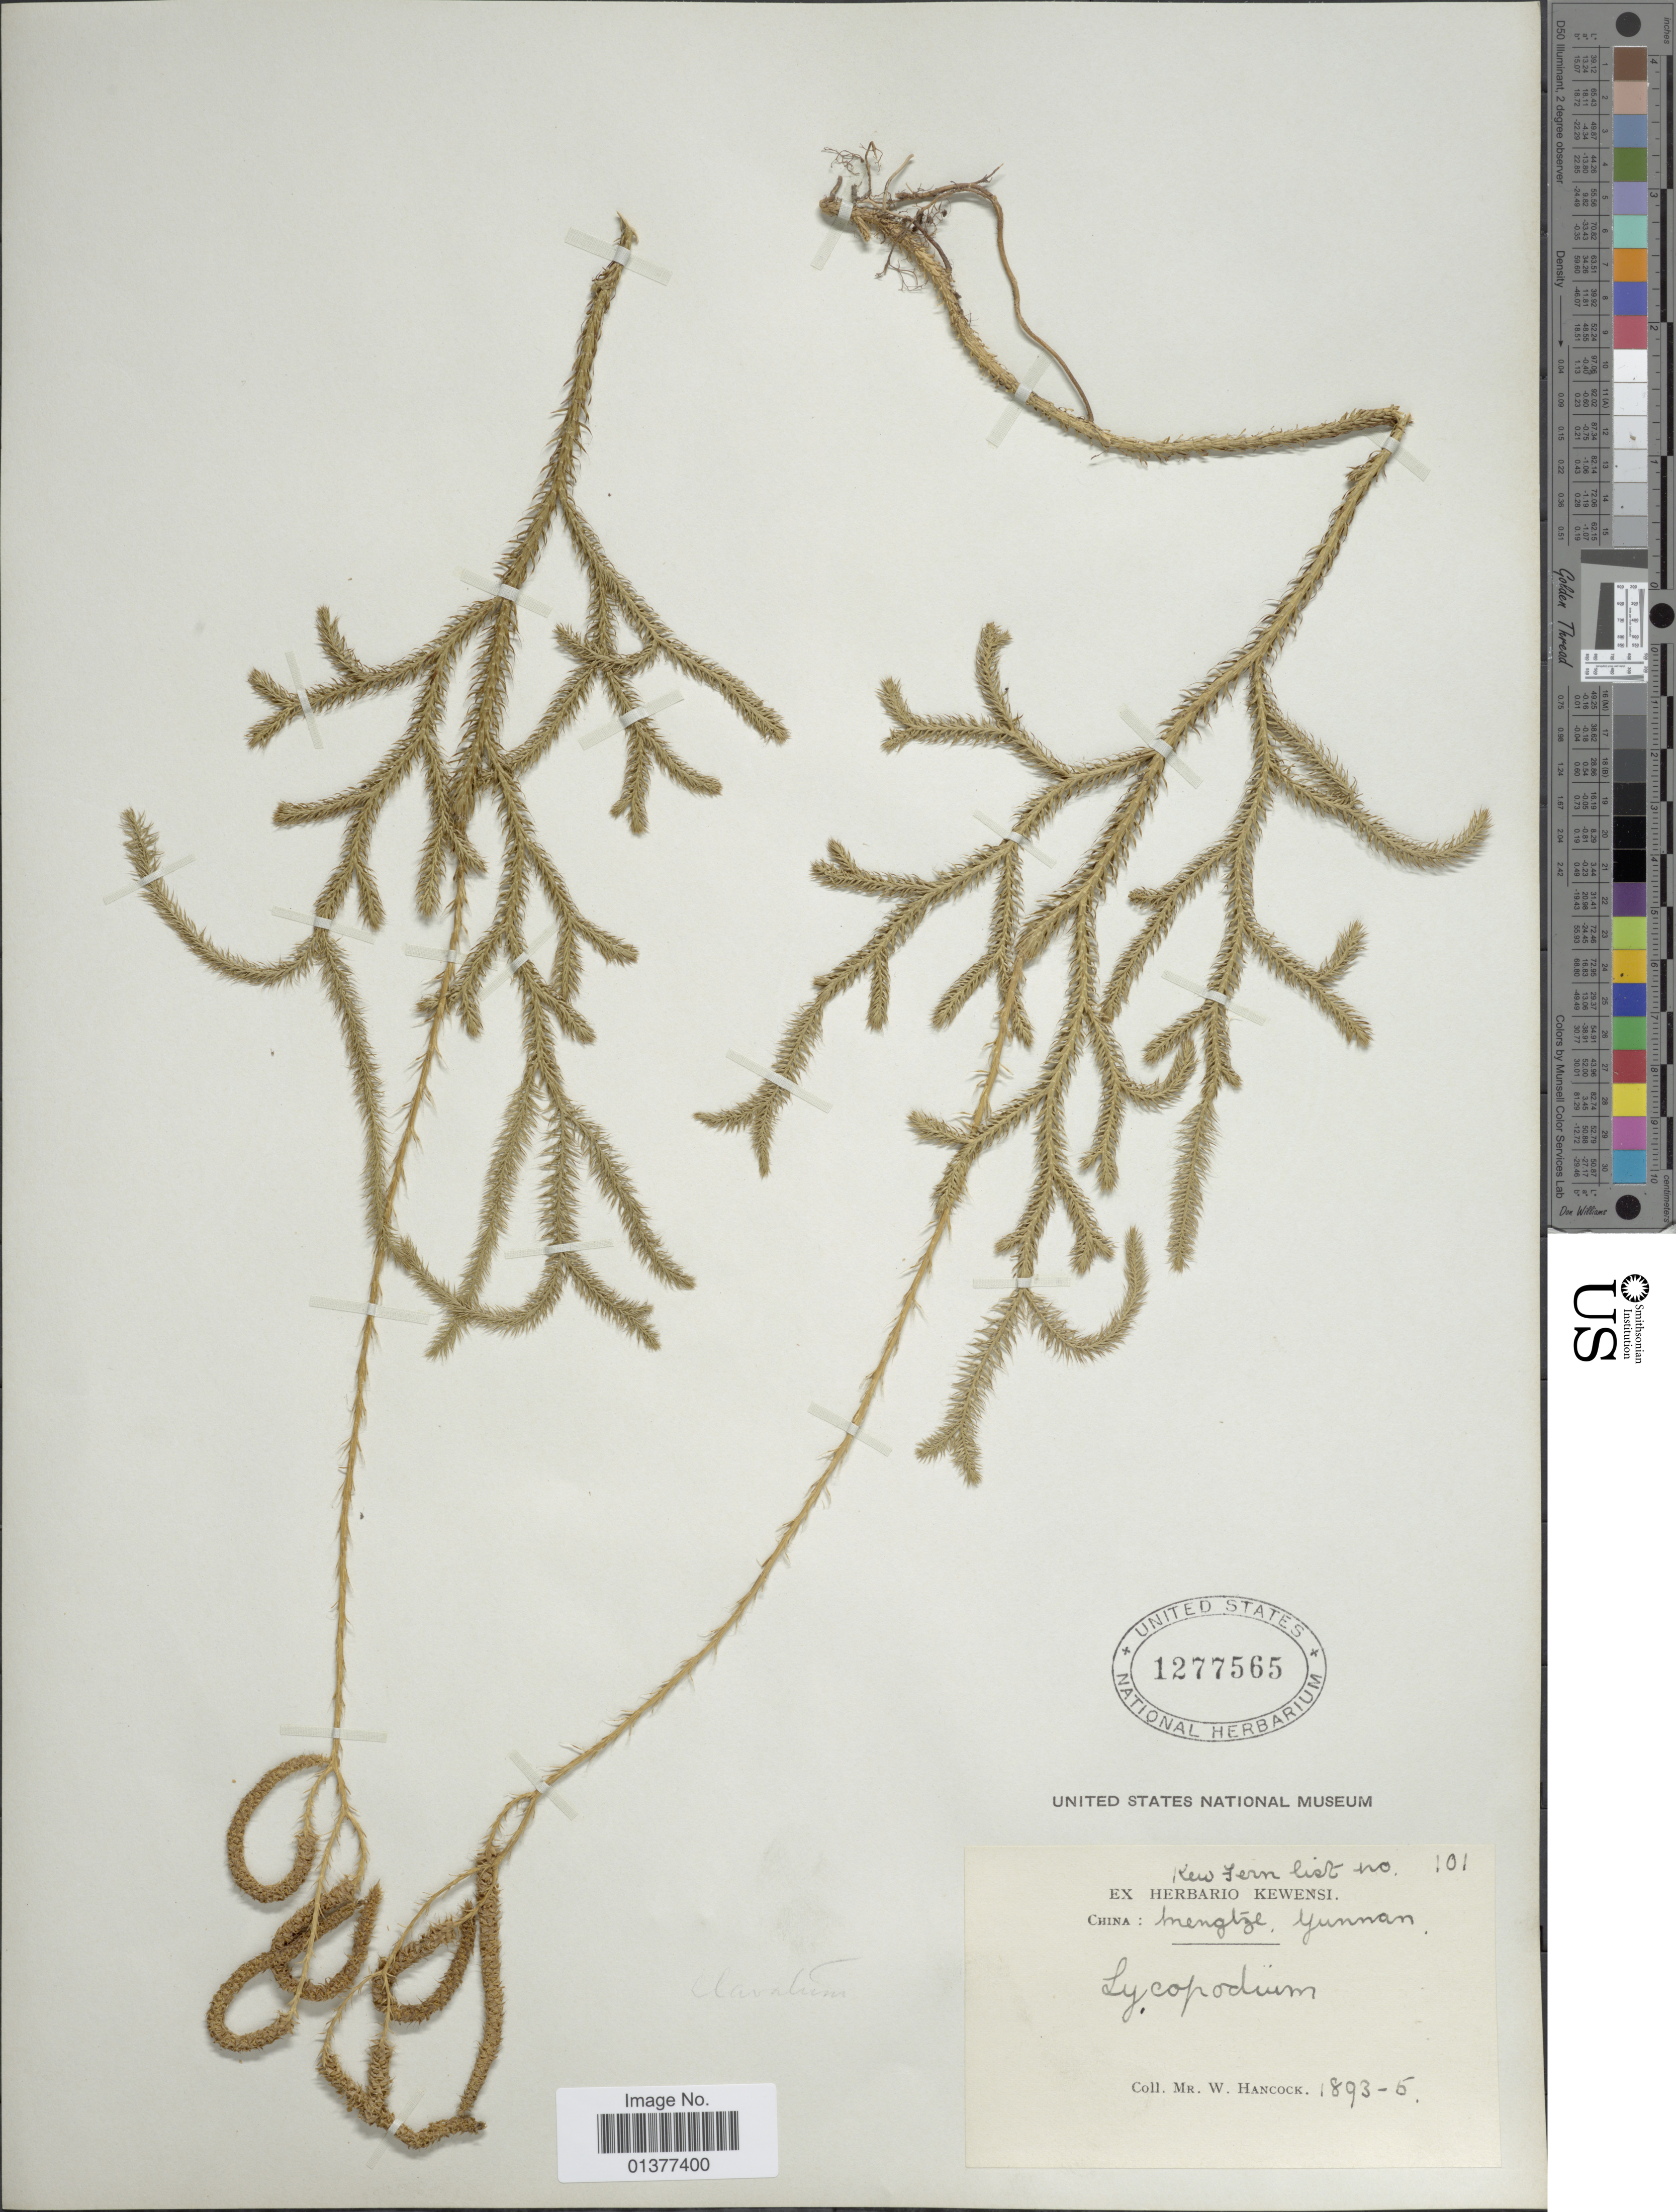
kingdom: Plantae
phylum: Tracheophyta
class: Lycopodiopsida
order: Lycopodiales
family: Lycopodiaceae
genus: Lycopodium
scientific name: Lycopodium clavatum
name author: L.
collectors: W. Hancock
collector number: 101?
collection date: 1893-05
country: China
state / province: Yunnan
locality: Mengtze [interpreted]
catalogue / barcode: US 1277565